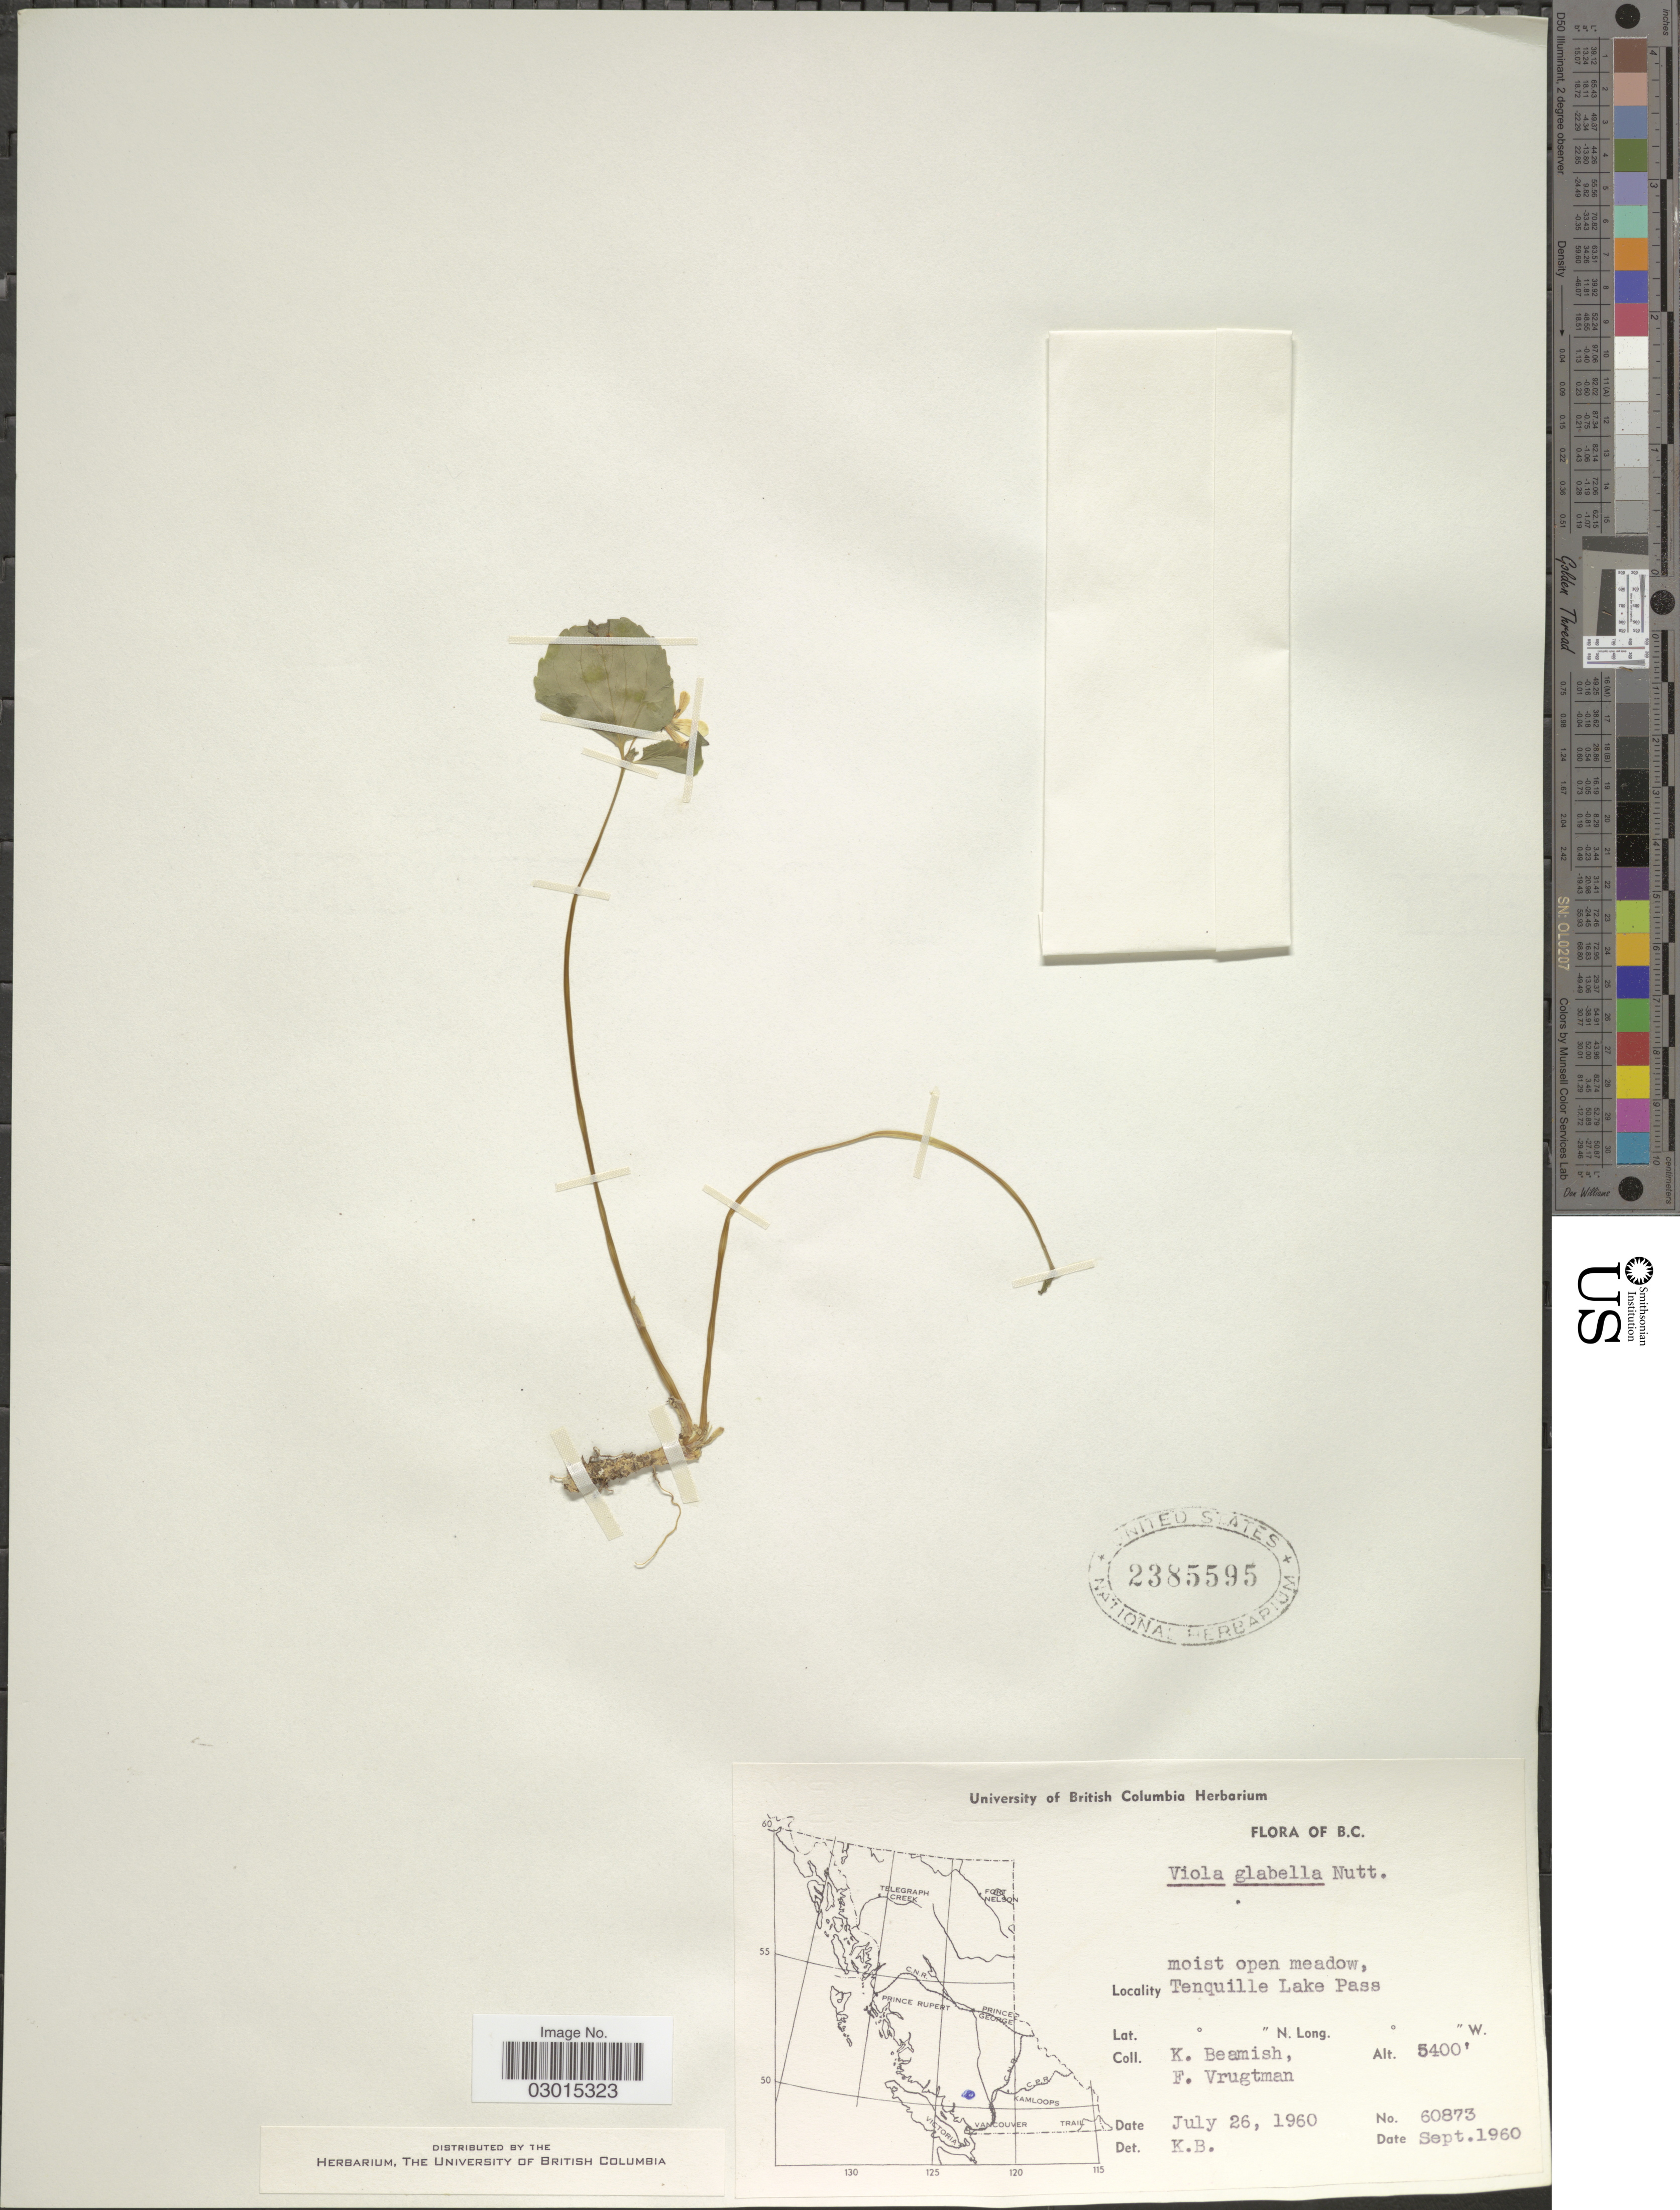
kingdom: Plantae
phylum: Tracheophyta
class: Magnoliopsida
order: Malpighiales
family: Violaceae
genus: Viola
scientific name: Viola glabella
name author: Nutt.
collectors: K. Beamish & F. Vrugtman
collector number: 60873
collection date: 1960-07-26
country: Canada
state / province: British Columbia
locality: Tenquille Lake Pass.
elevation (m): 1646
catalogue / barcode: US 2385595